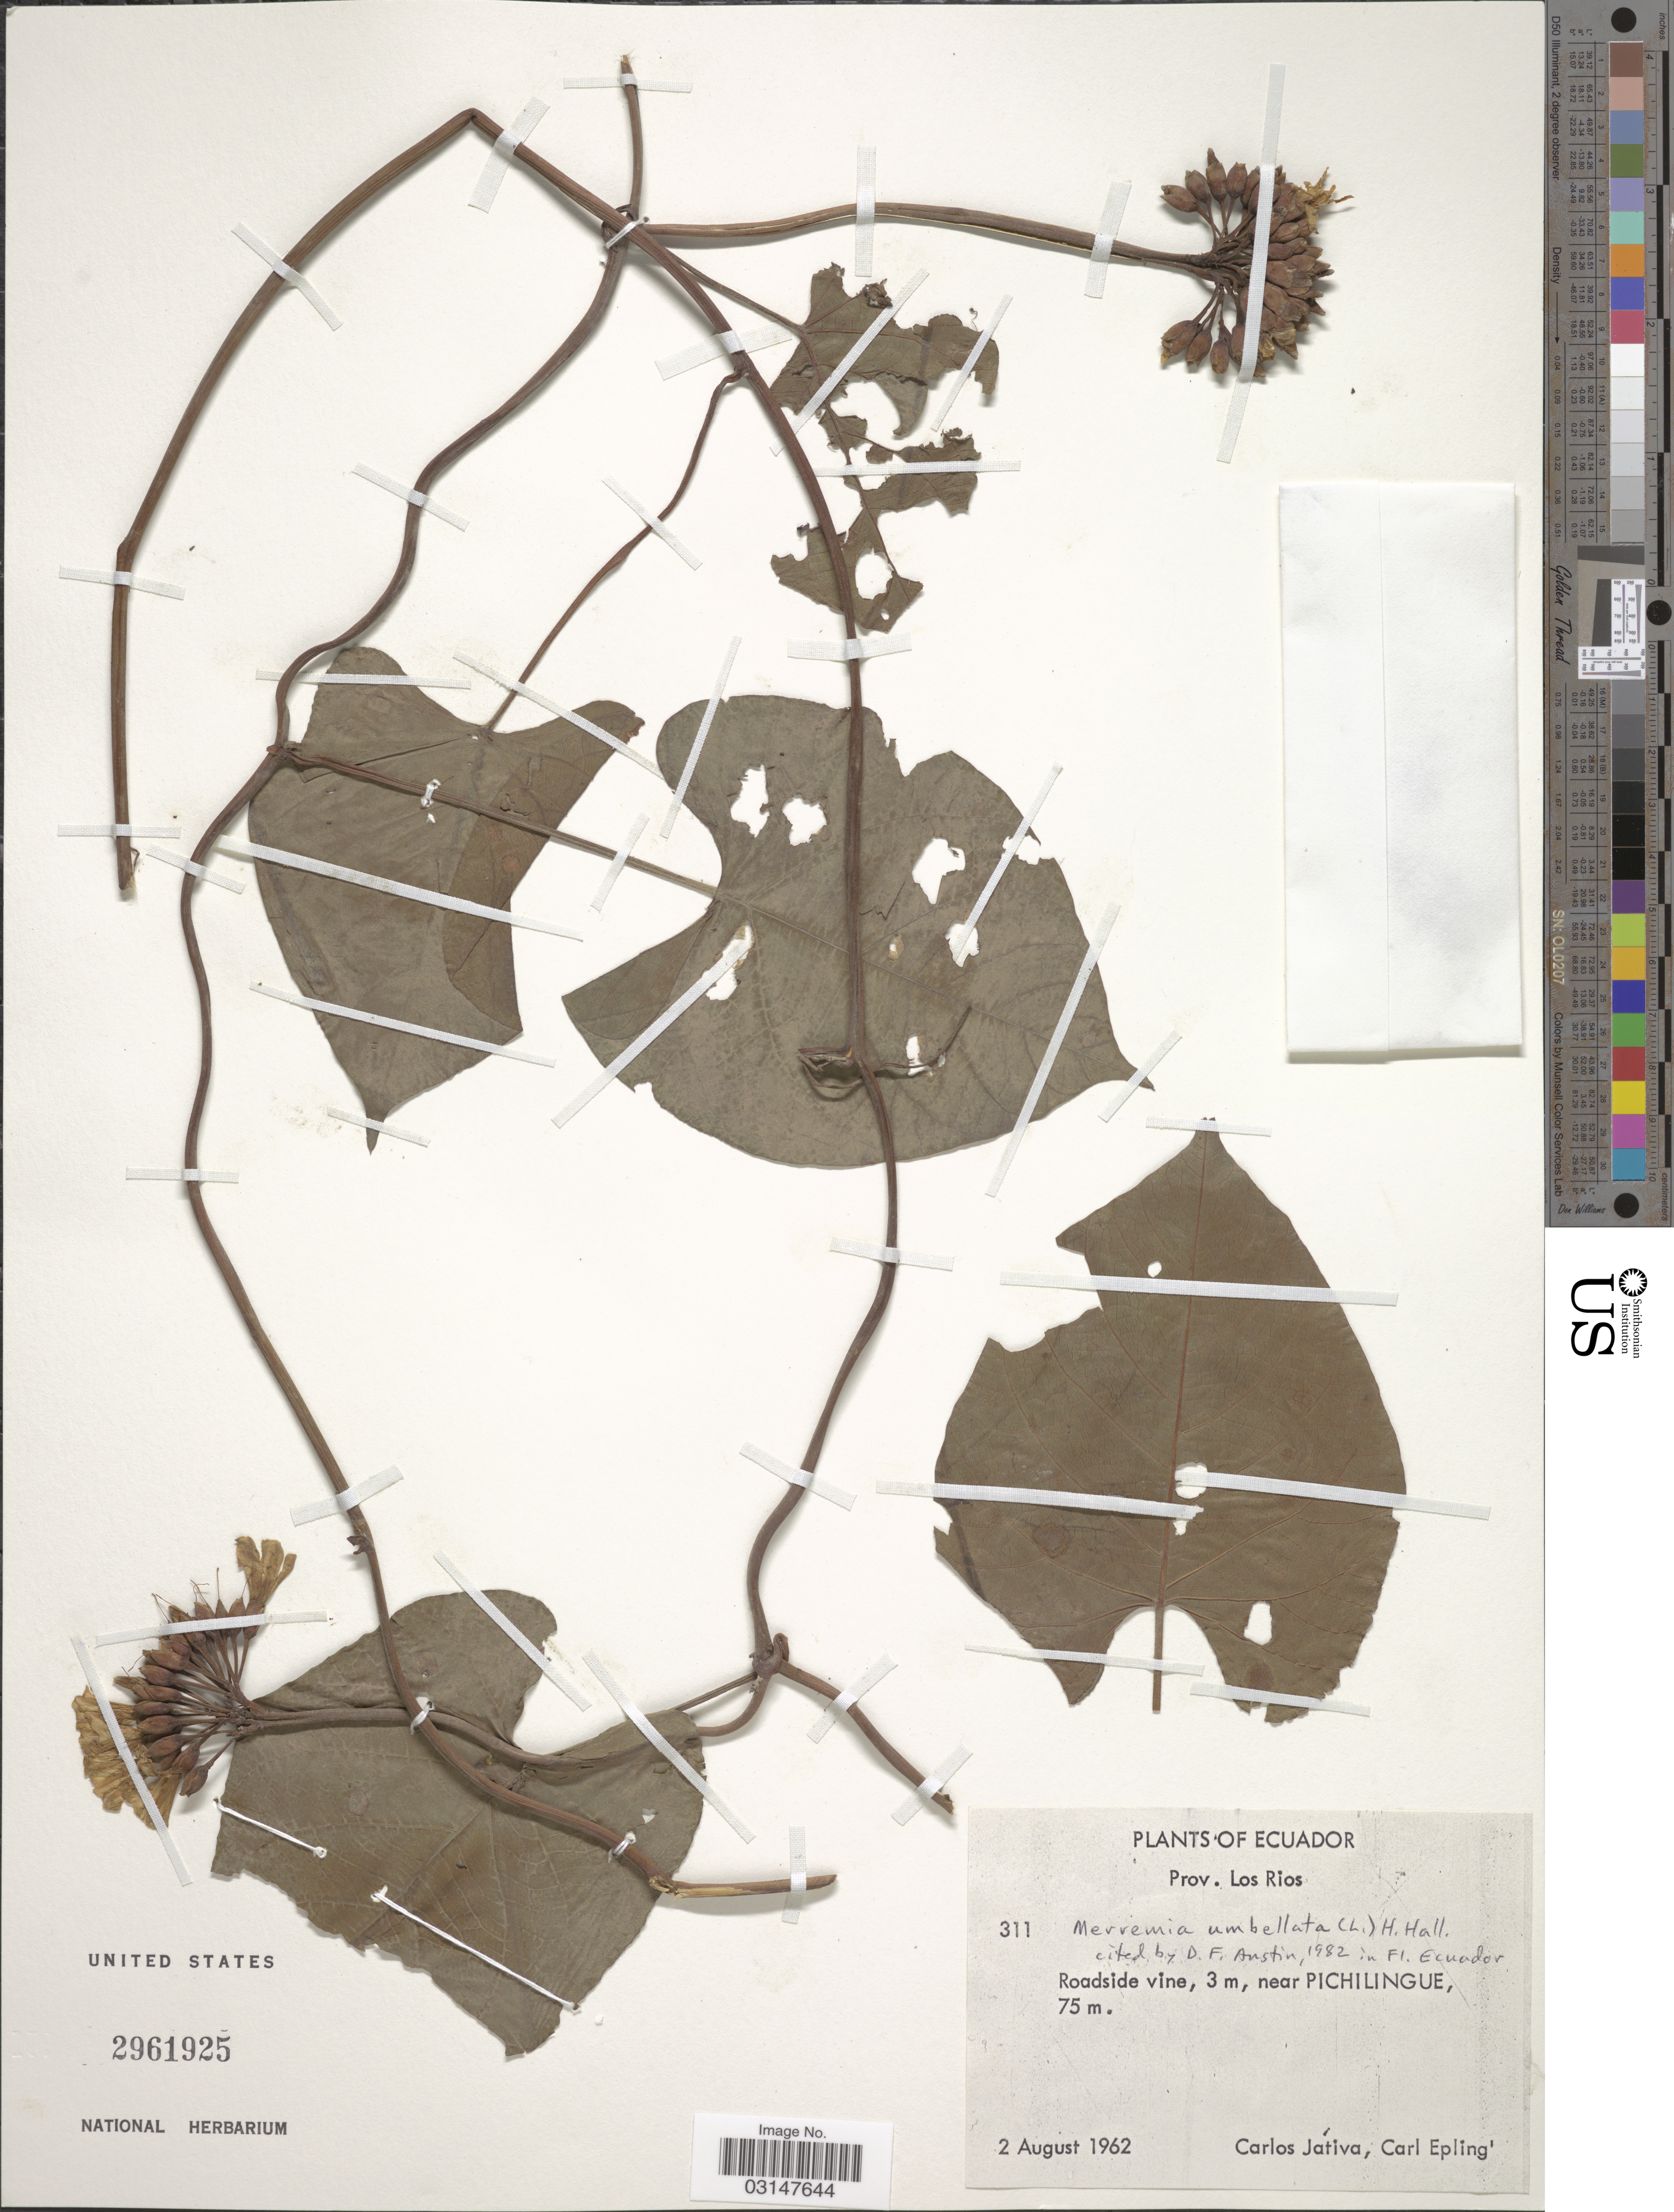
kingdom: Plantae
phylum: Tracheophyta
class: Magnoliopsida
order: Solanales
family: Convolvulaceae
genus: Camonea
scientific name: Camonea umbellata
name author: (L.) A. R. Simões & Staples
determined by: Strong, Mark T., (BOT), Smithsonian Institution - National Museum of Natural History (UNITED STATES)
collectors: C. D. Játiva & C. C. Epling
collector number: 311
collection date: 1962-08-02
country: Ecuador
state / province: Los Ríos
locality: Near Pichilingue.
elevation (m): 75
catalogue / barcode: US 2961925